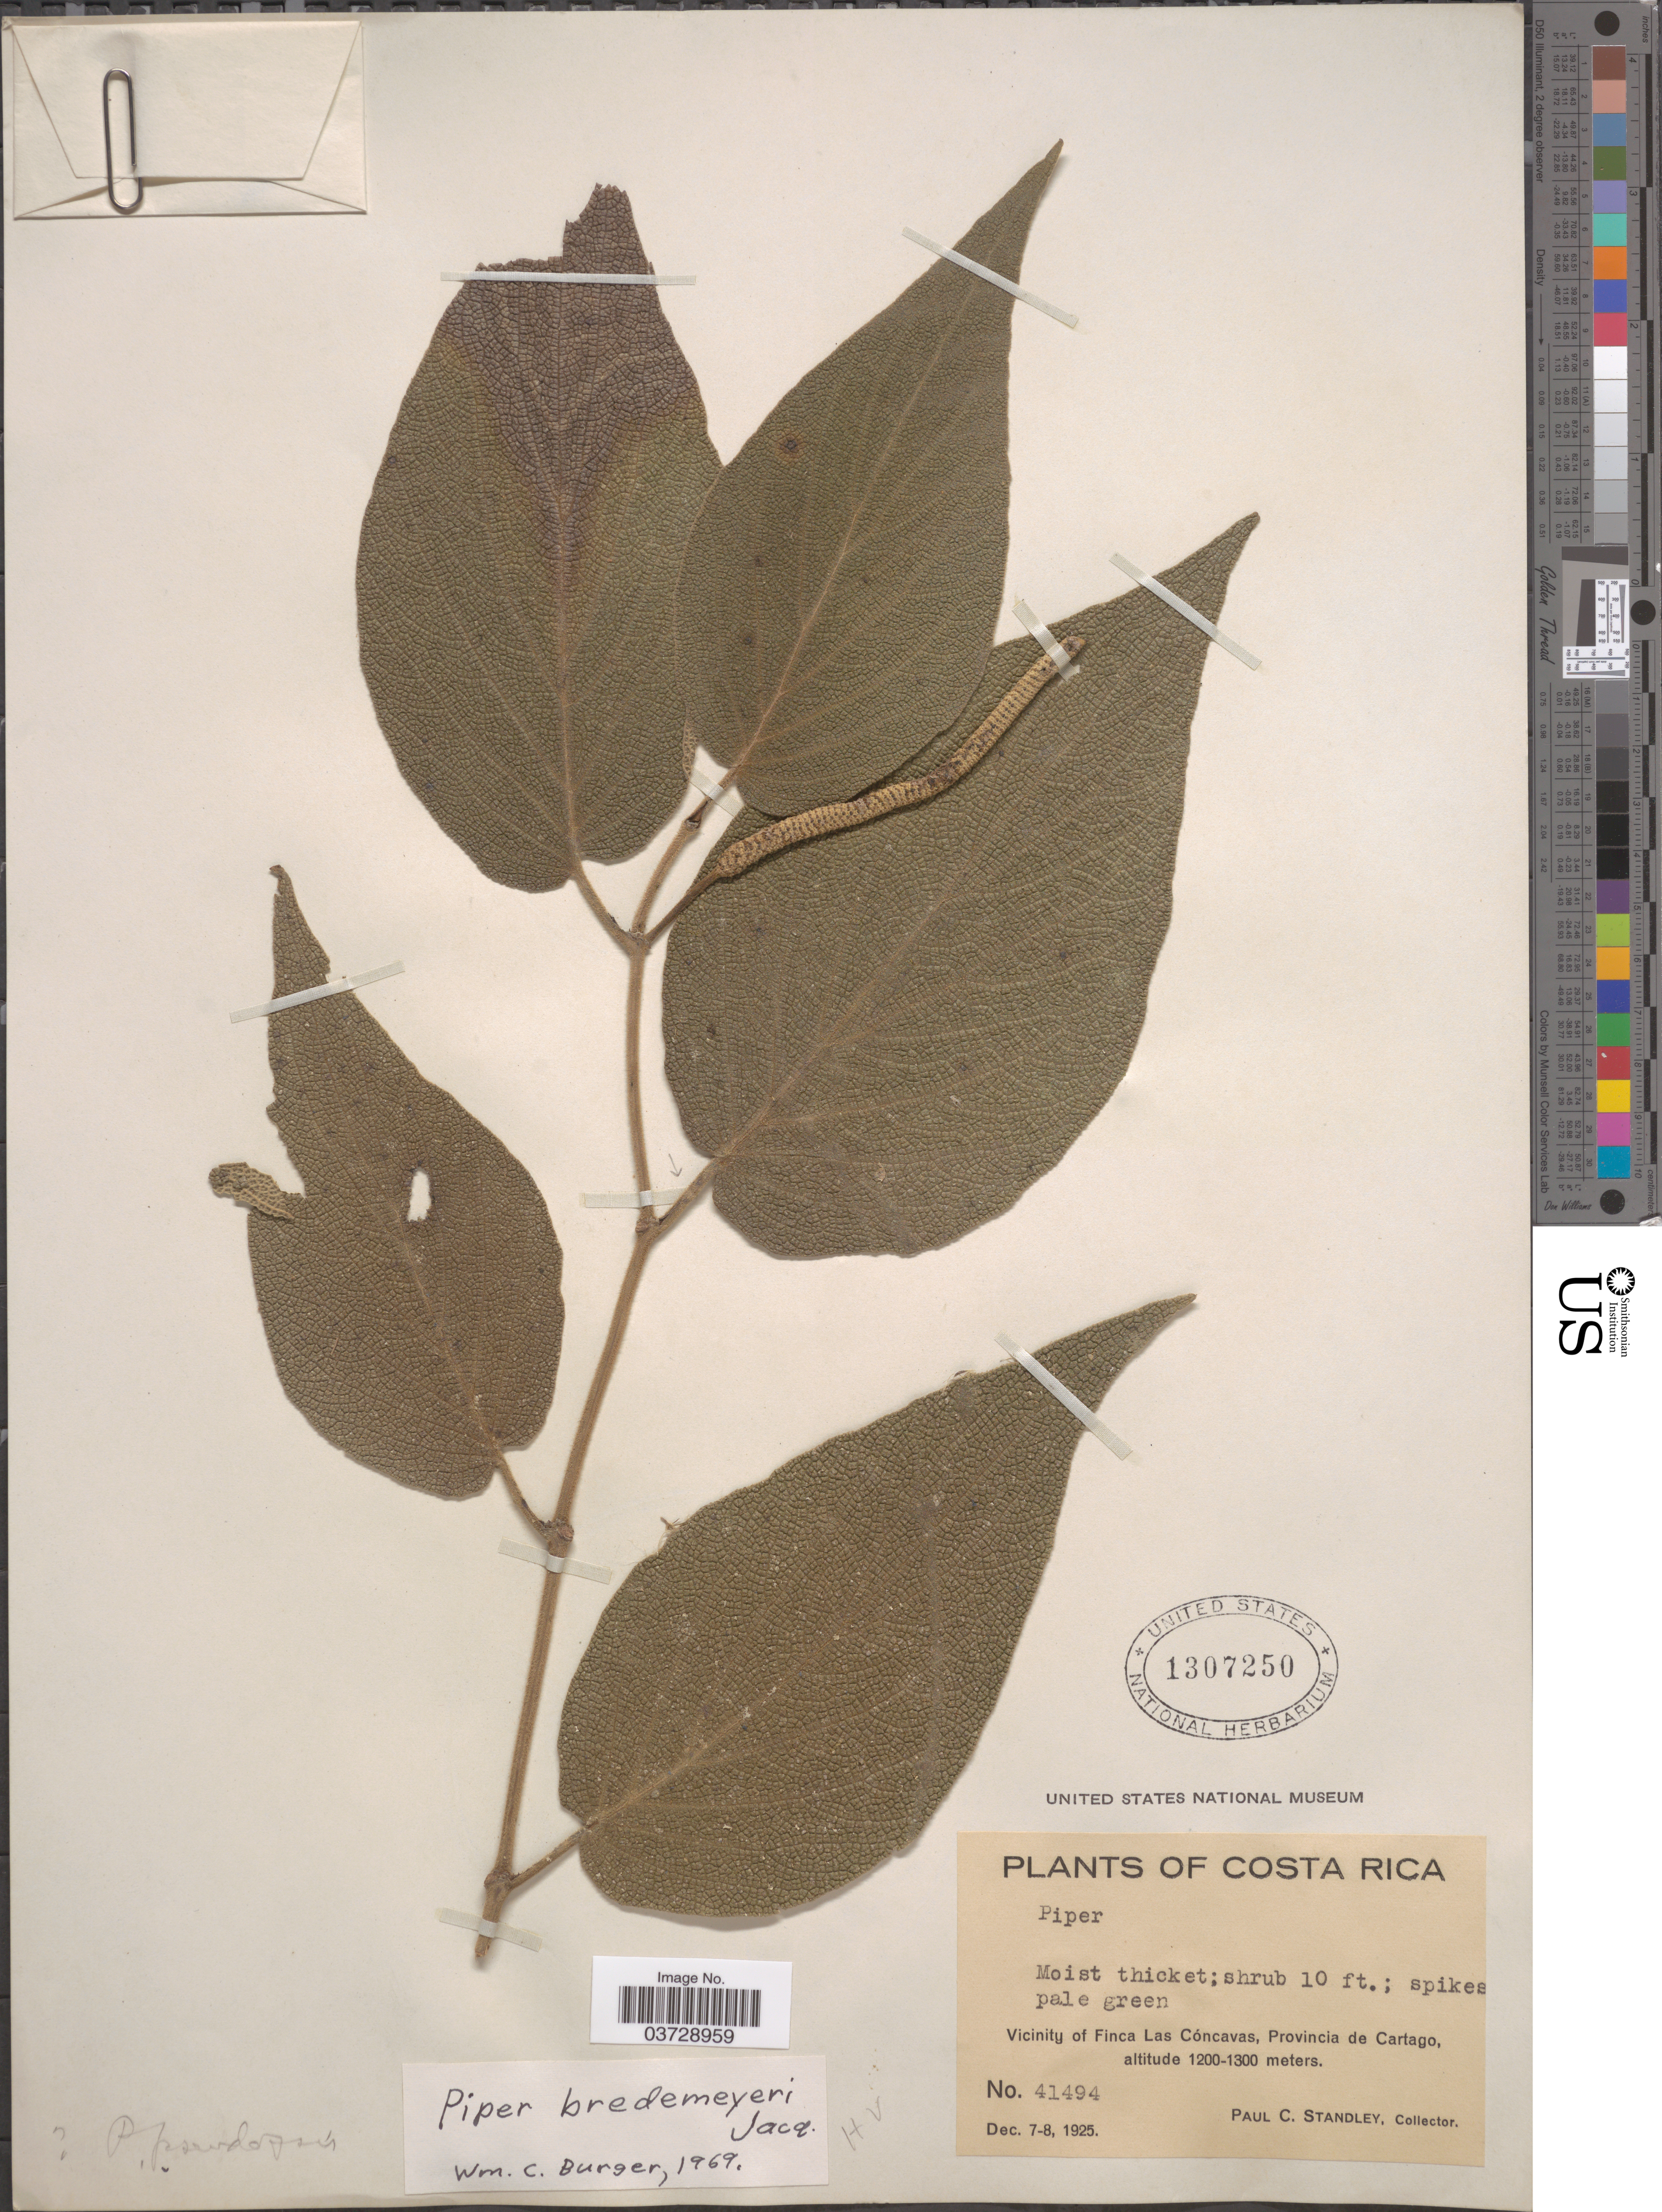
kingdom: Plantae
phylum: Tracheophyta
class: Magnoliopsida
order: Piperales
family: Piperaceae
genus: Piper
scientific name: Piper bredemeyeri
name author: J. Jacq.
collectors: P. C. Standley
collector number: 41494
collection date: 1925-12-07/1925-12-08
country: Costa Rica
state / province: Cartago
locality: Vicinity of Finca Las Cóncavas.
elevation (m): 1200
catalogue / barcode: US 1307250